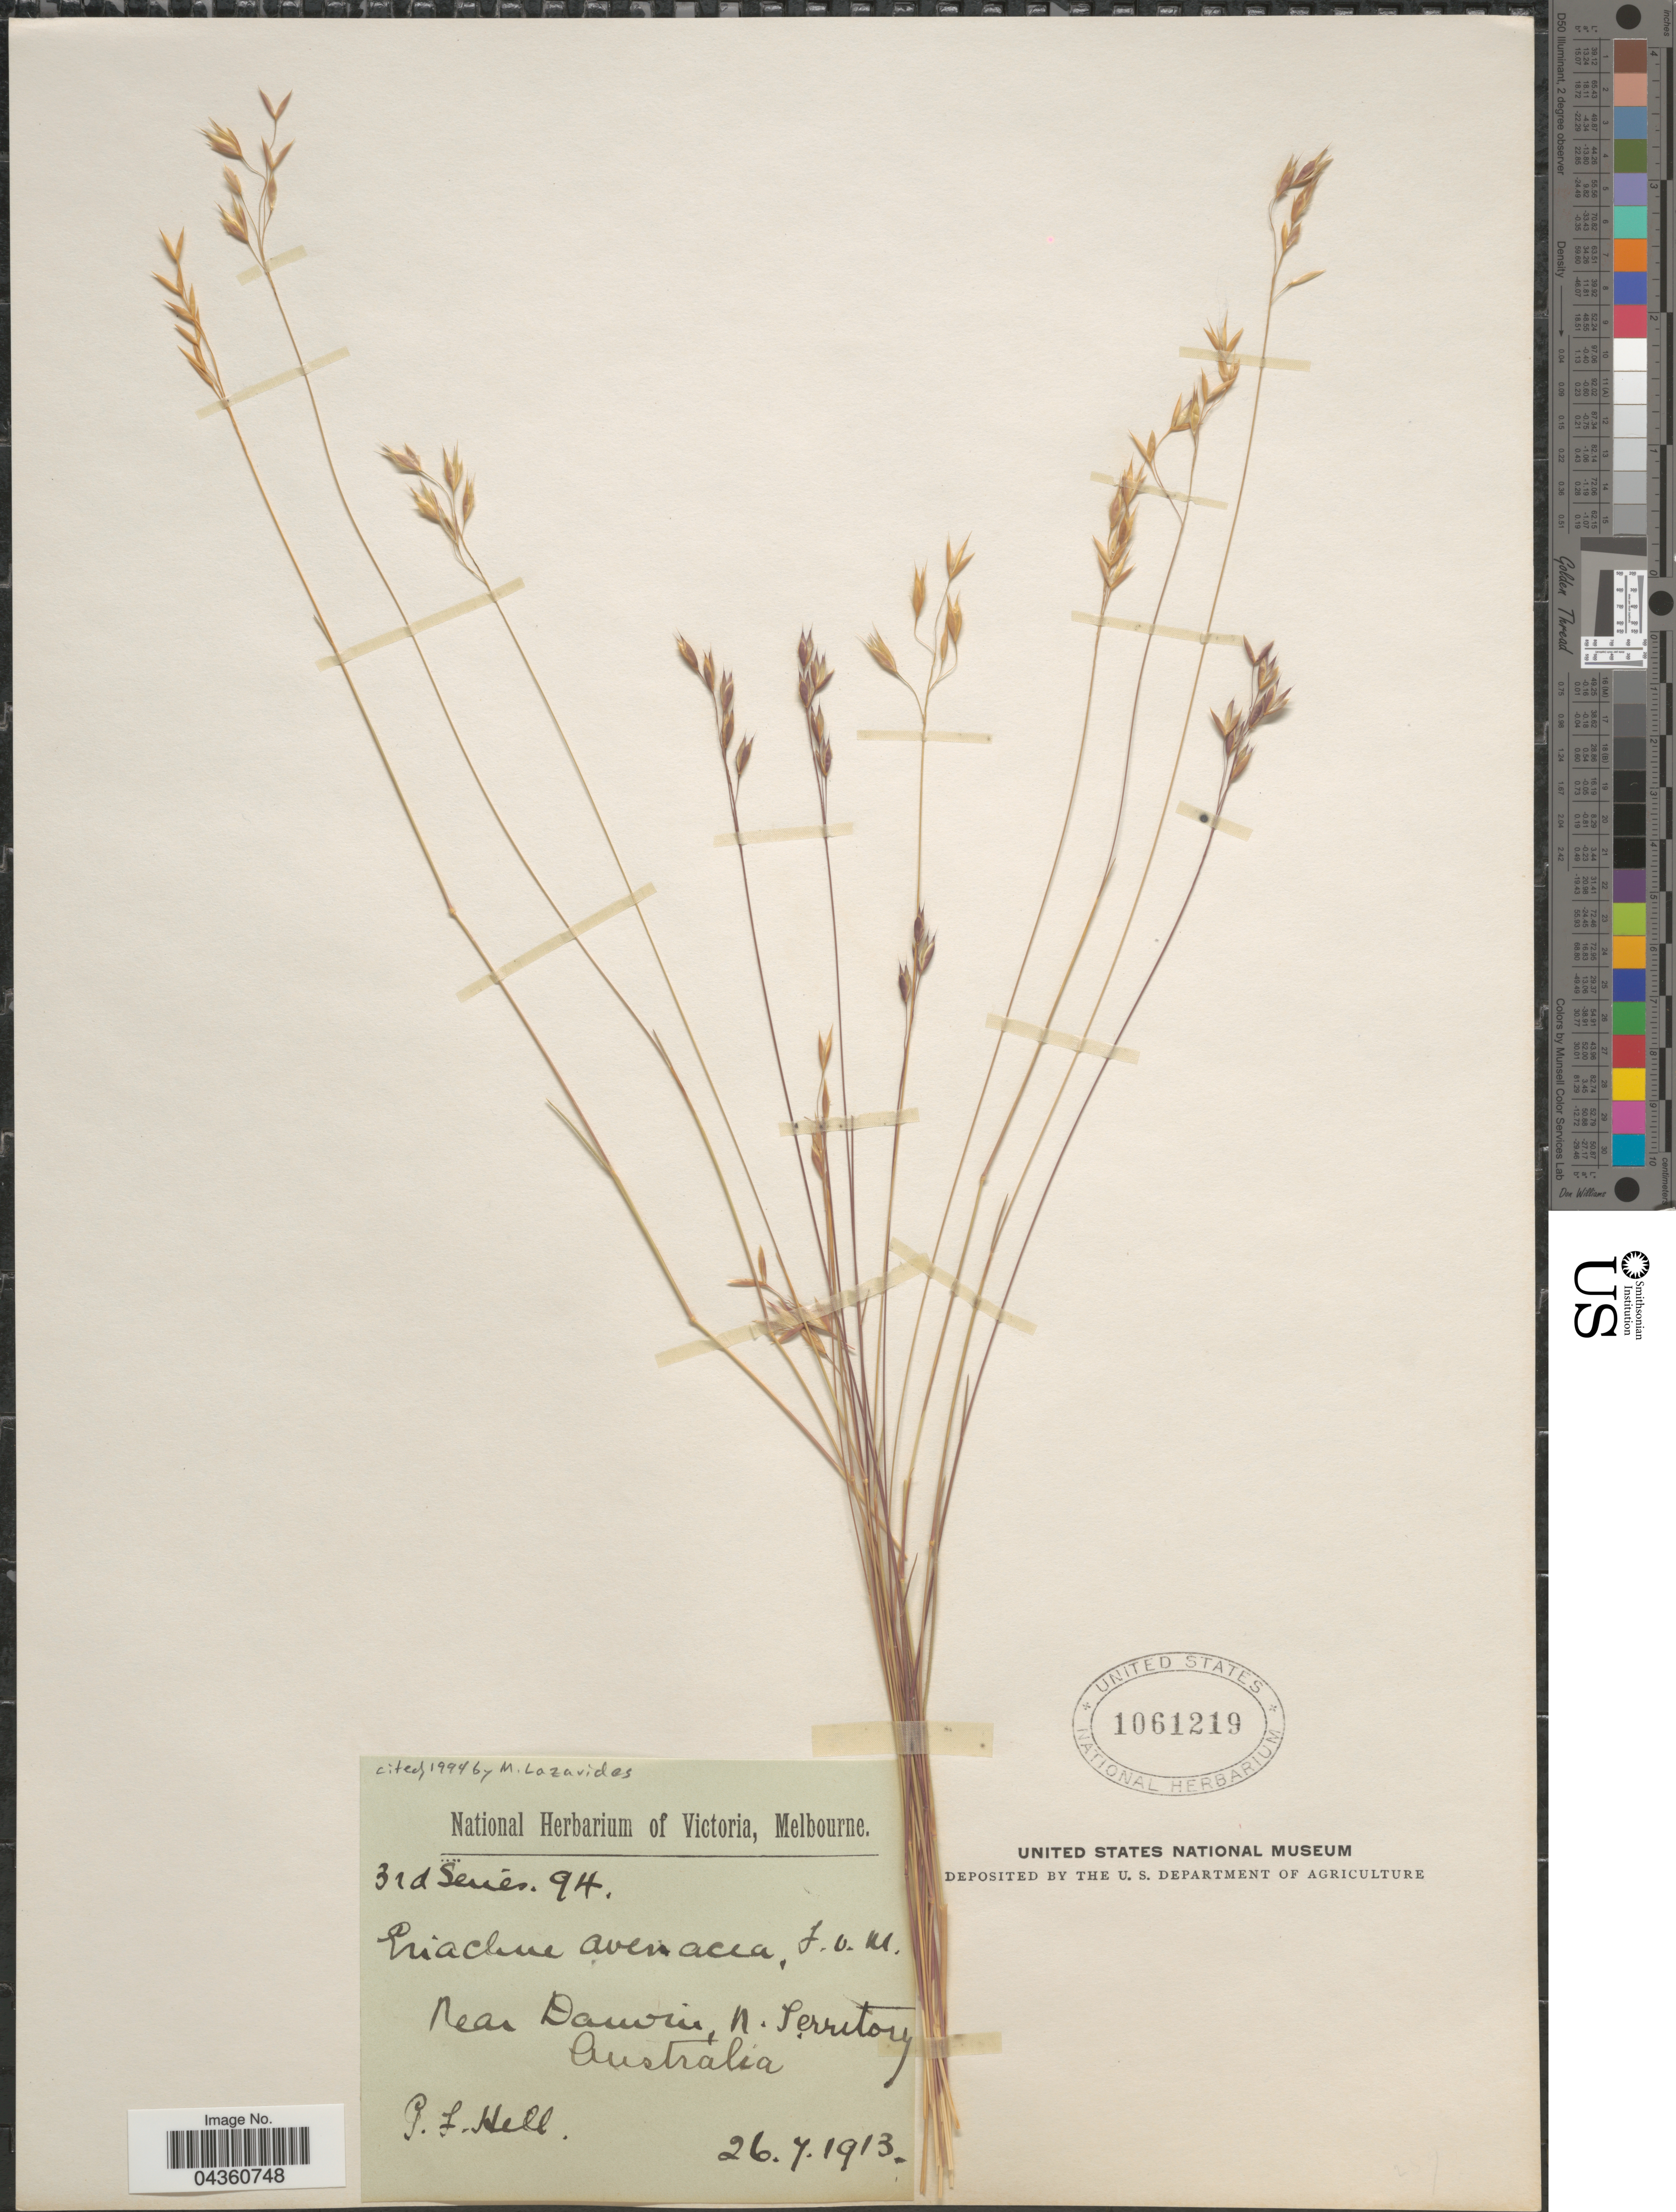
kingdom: Plantae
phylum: Tracheophyta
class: Liliopsida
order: Poales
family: Poaceae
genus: Eriachne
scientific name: Eriachne avenacea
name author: R. Br.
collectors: G. Hill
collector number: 94?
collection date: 1913-07-26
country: Australia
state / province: Northern Territory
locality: Near Darwin, N. Territory.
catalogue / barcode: US 1061219